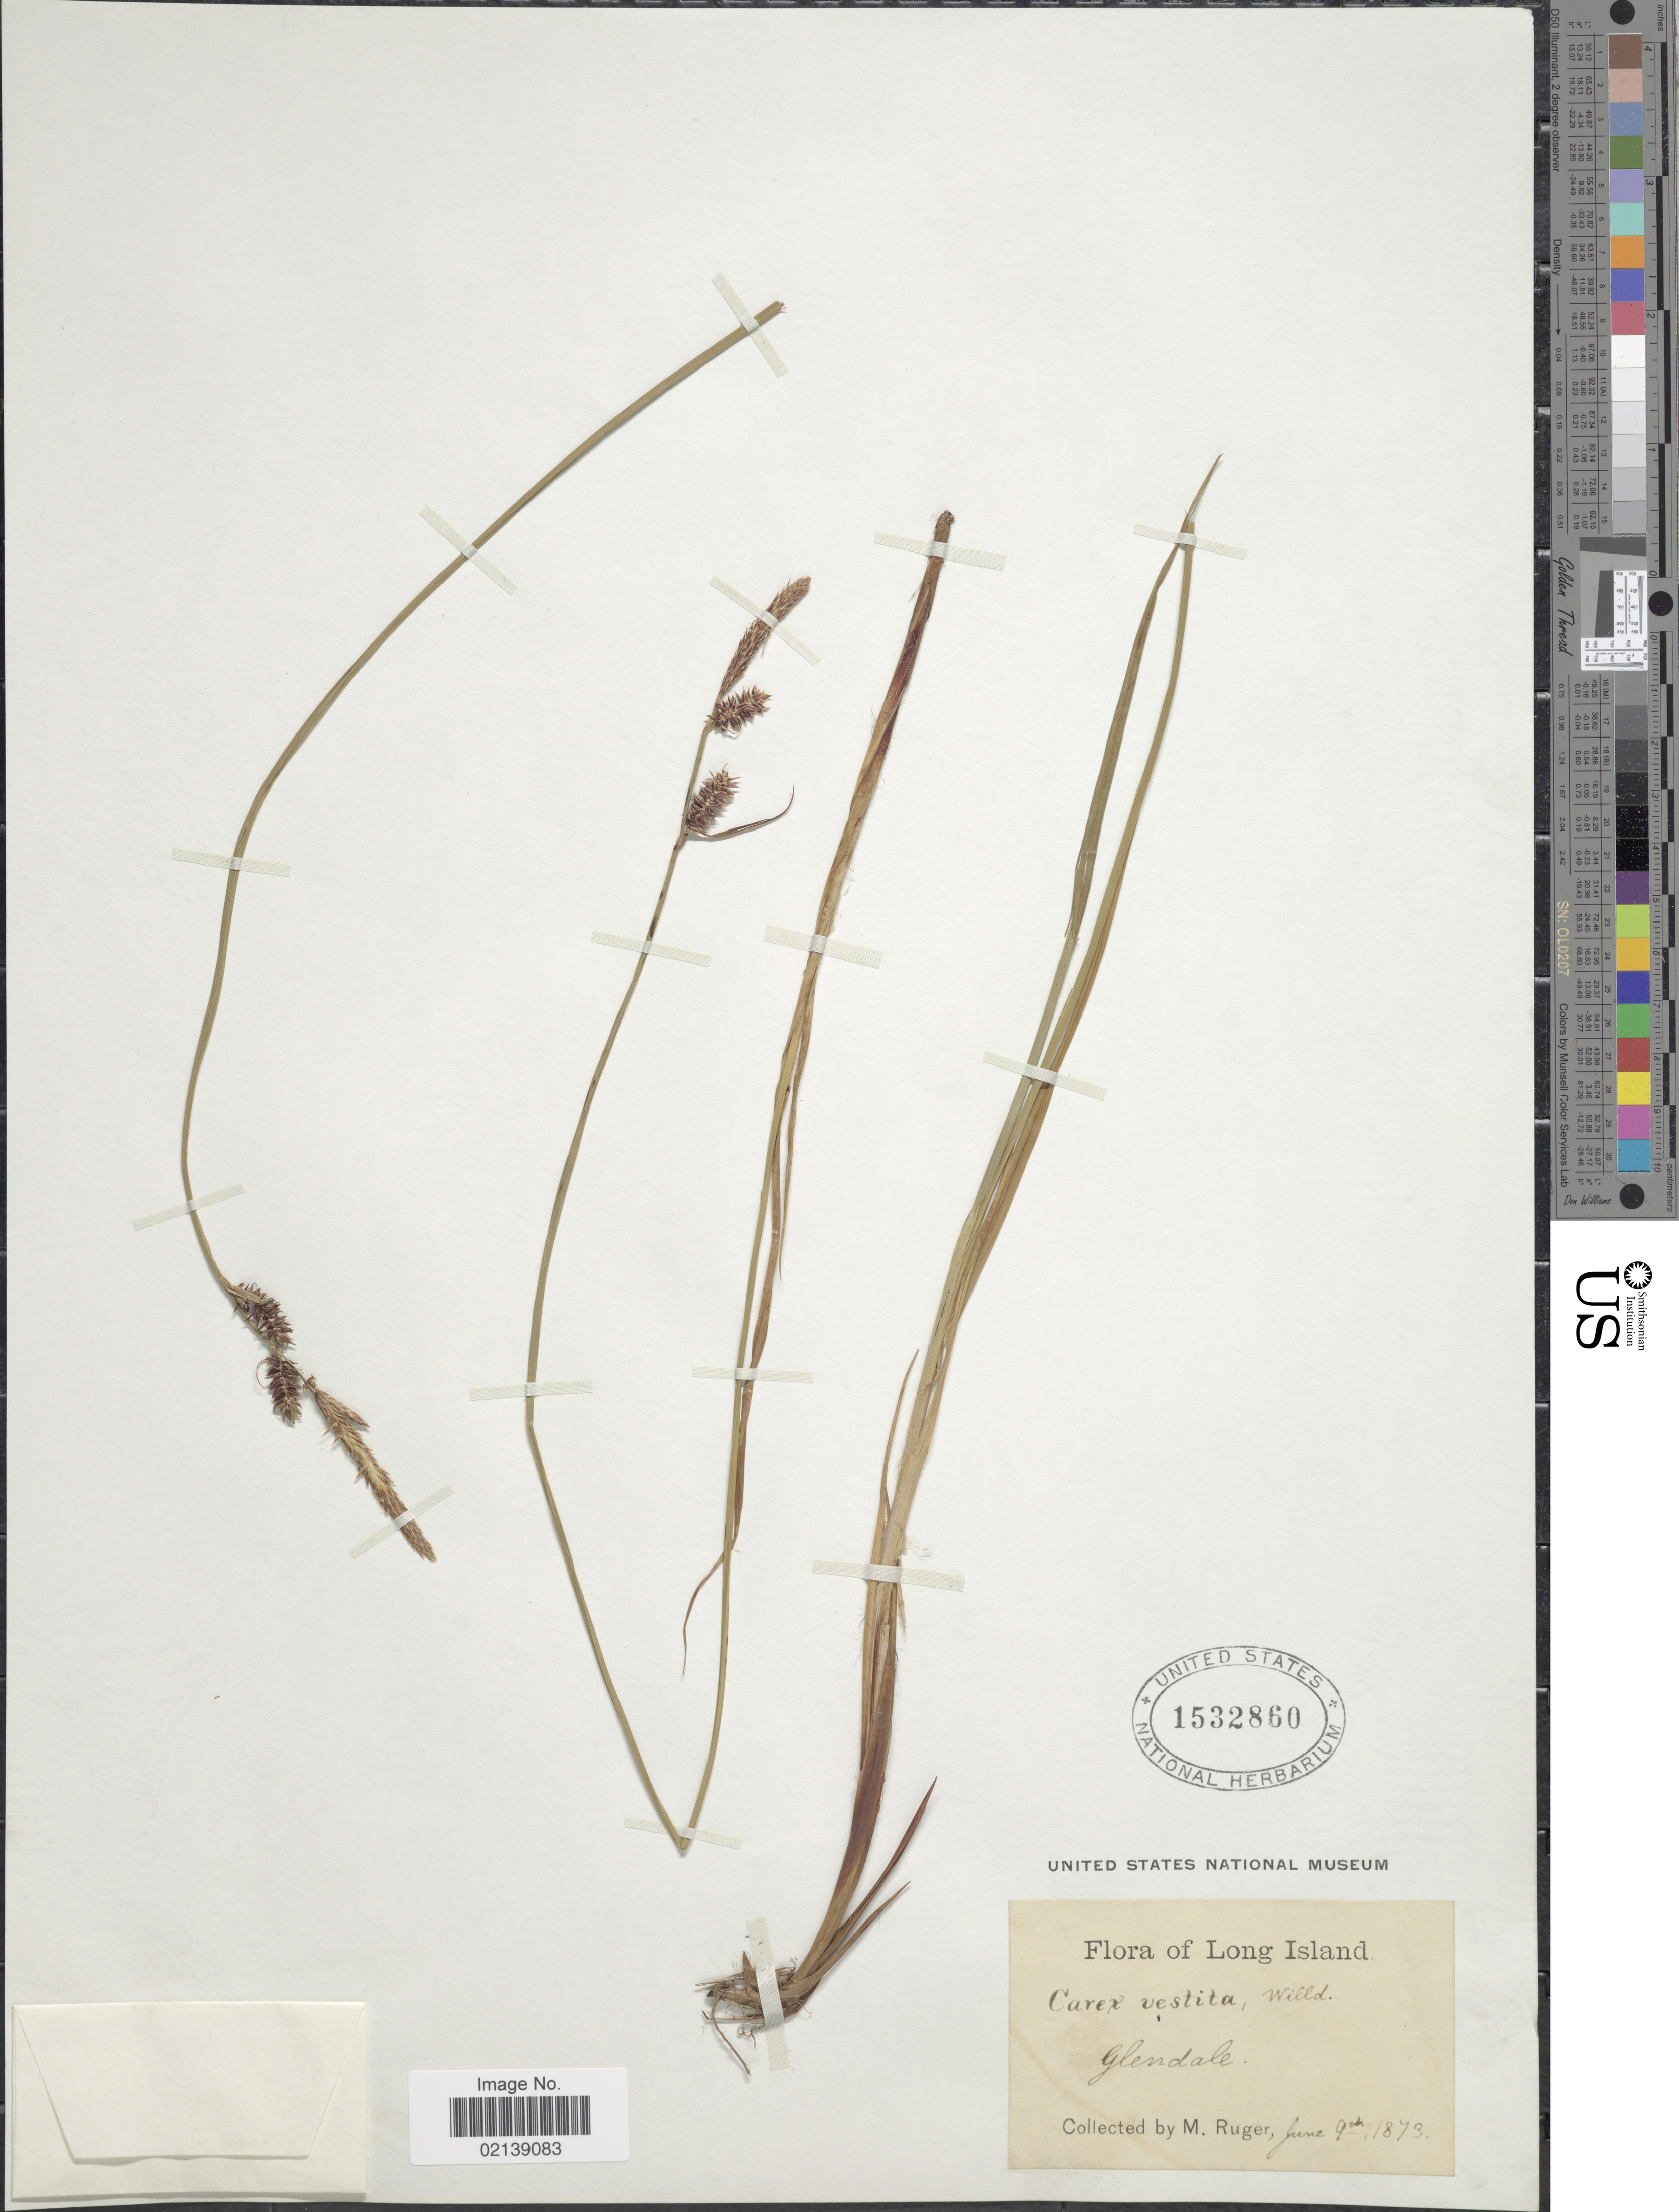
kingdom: Plantae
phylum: Tracheophyta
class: Liliopsida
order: Poales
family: Cyperaceae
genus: Carex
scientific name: Carex vestita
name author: Willd.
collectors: M. Ruger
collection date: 1873-06-09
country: United States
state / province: New York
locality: Long Island, Glendale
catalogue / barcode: US 1532860